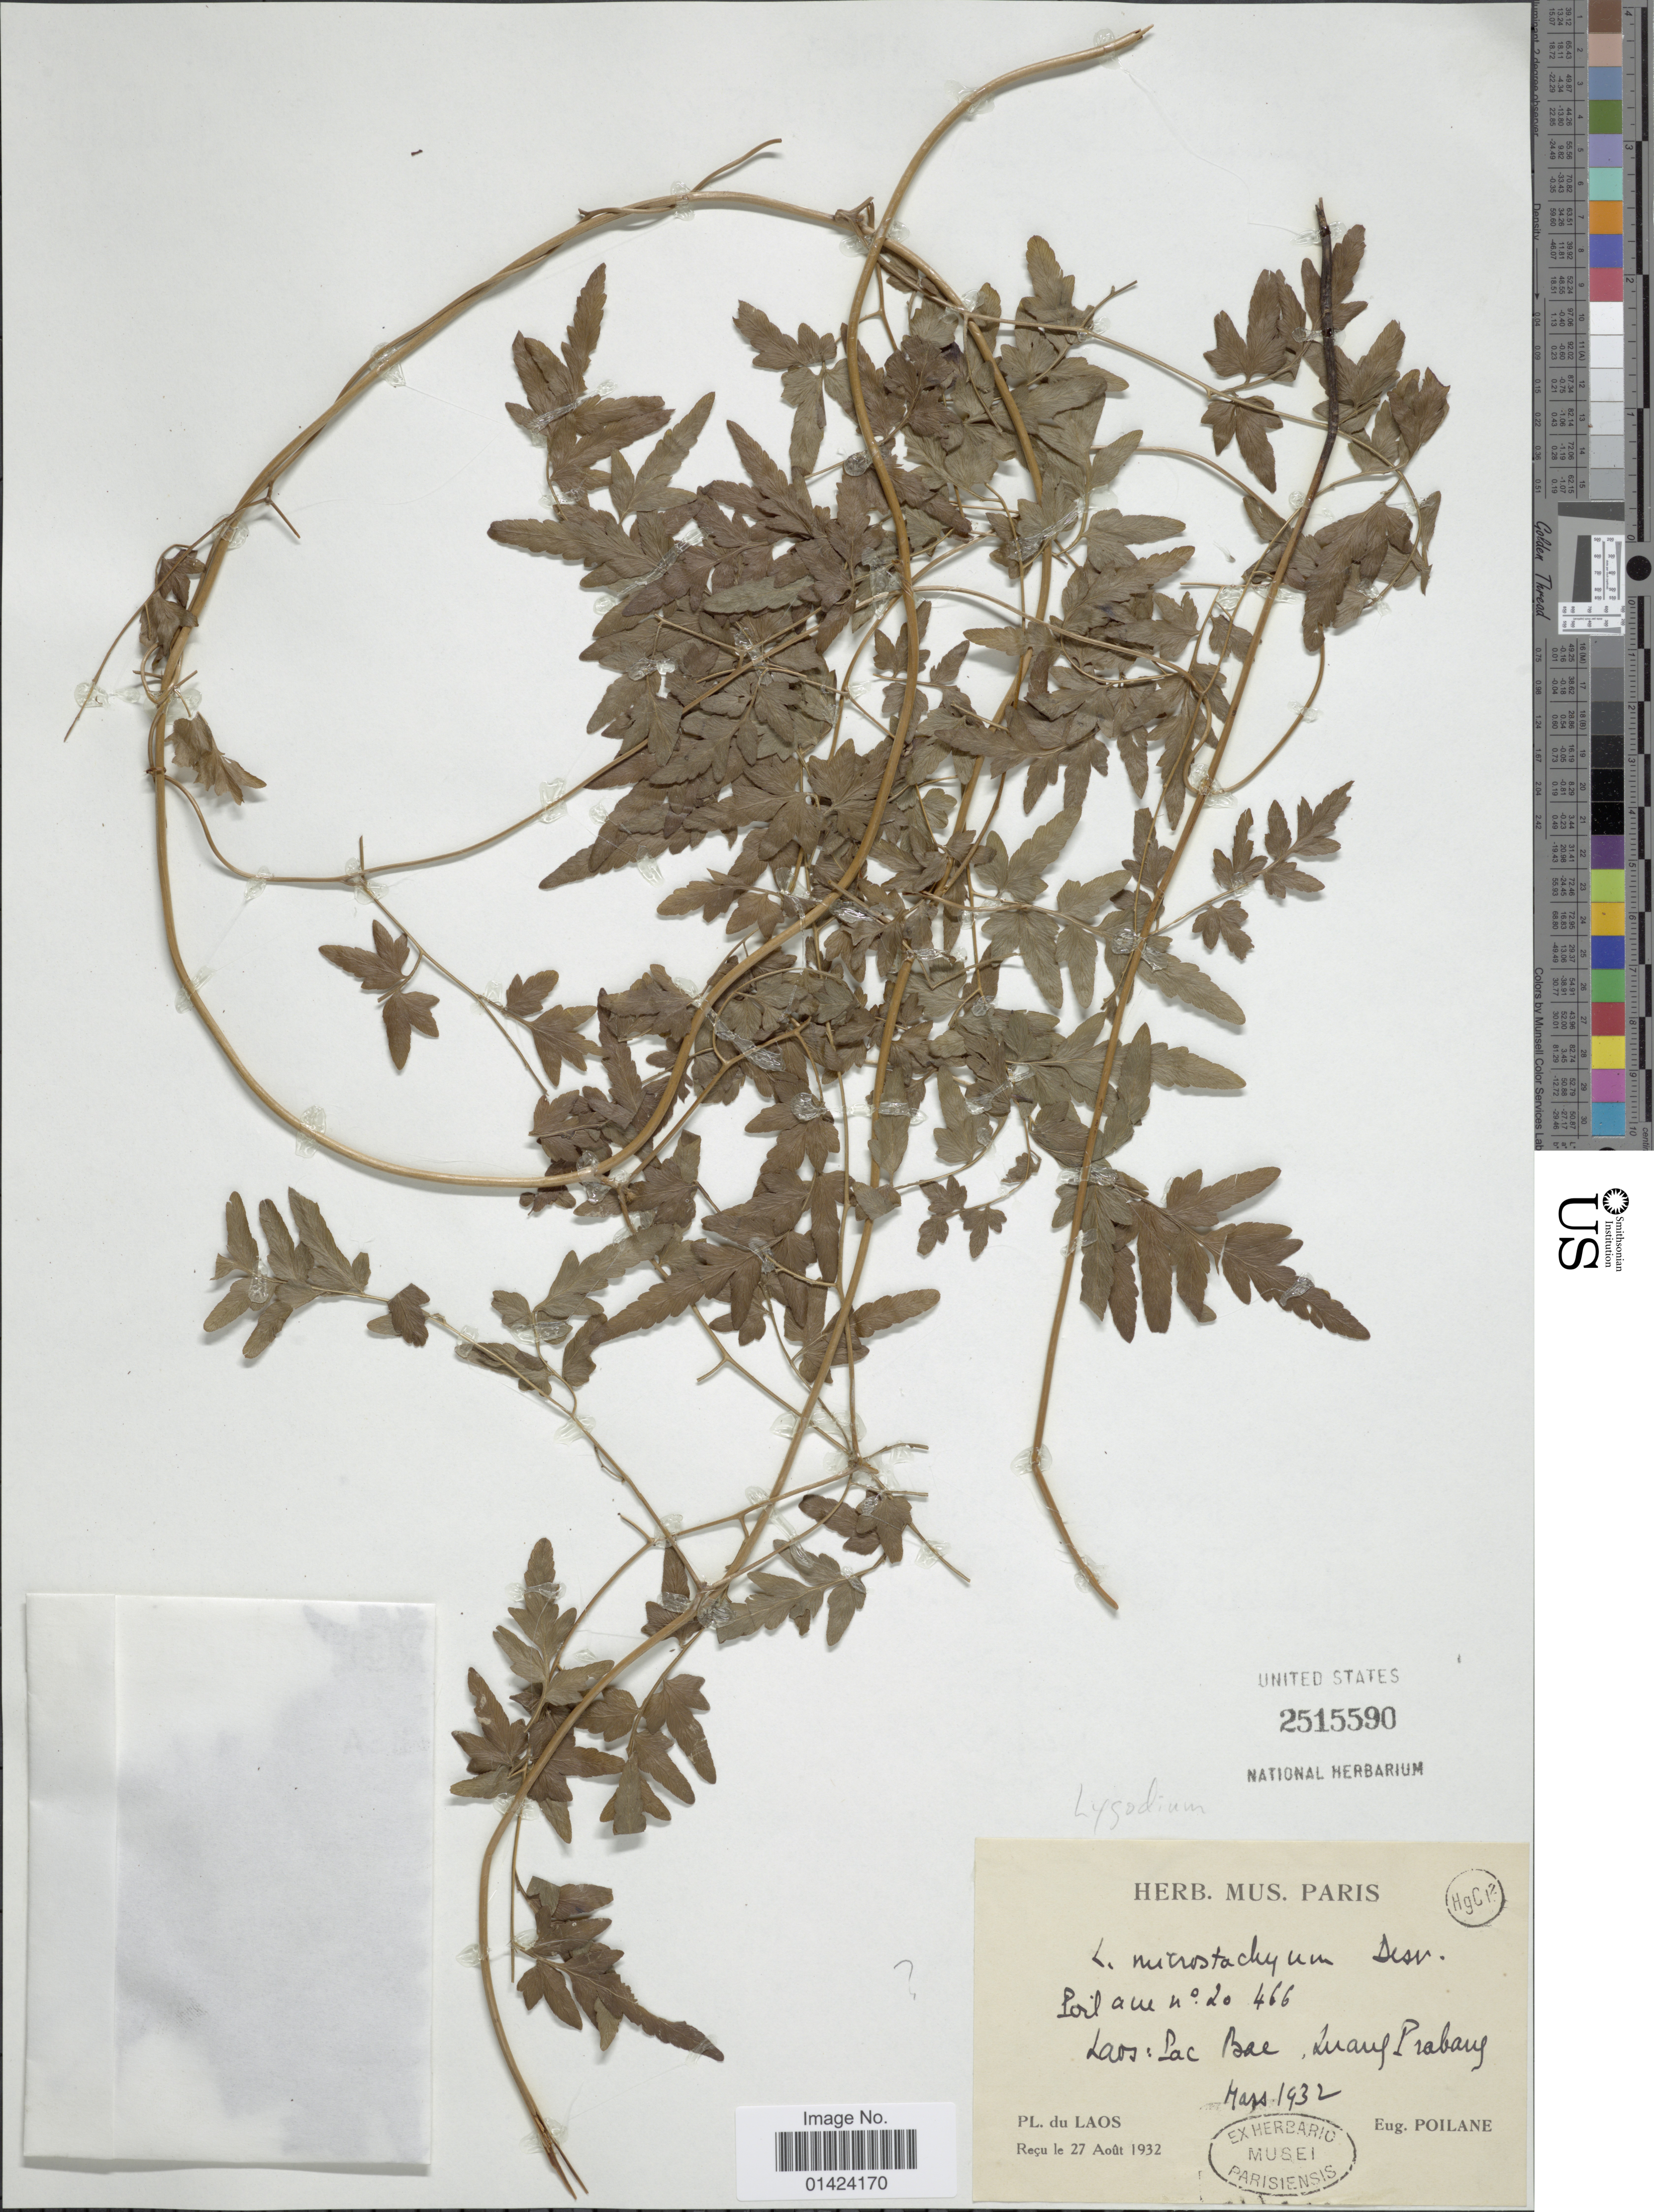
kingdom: Plantae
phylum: Tracheophyta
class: Polypodiopsida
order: Schizaeales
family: Lygodiaceae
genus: Lygodium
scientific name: Lygodium japonicum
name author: (Thunb.) Sw.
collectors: E. Poilane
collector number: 20466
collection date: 1932-03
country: Laos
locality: Laos: Lac Bae Luang Probauuz [interpreted]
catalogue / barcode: US 2515590